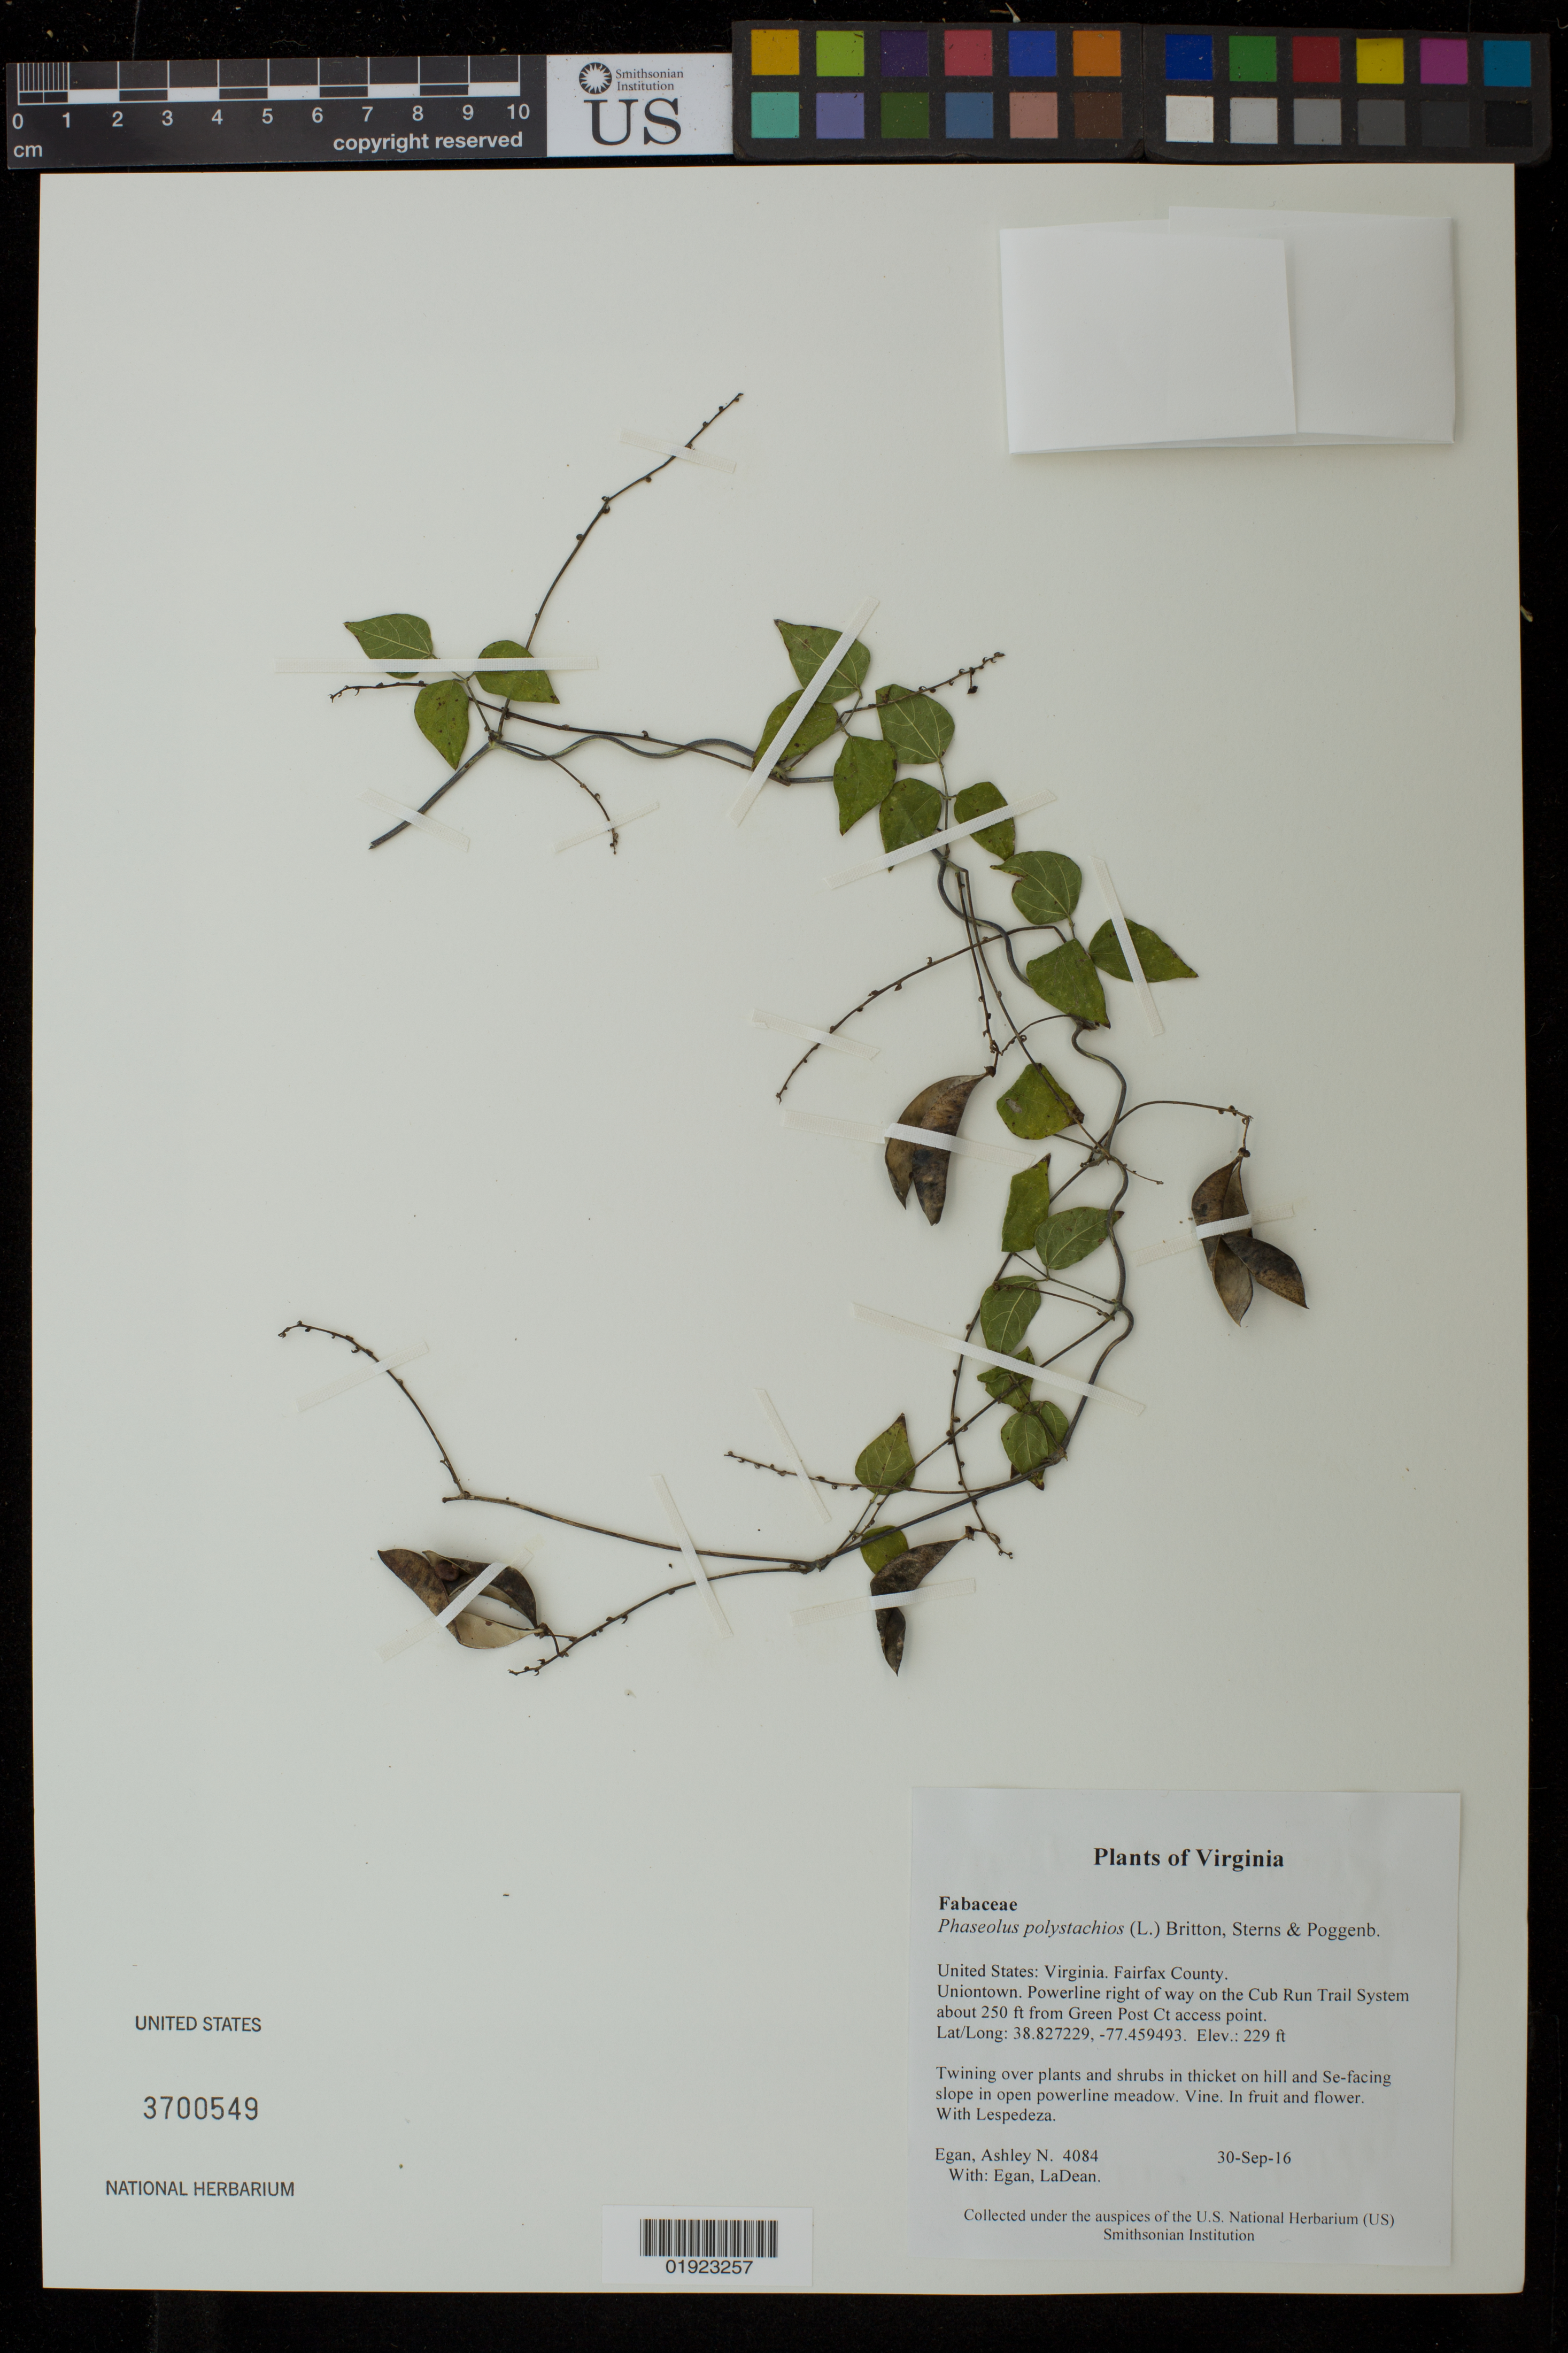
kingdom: Plantae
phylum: Tracheophyta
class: Magnoliopsida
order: Fabales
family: Fabaceae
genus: Phaseolus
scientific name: Phaseolus polystachios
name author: (L.) Britton, Stearns & Poggenb.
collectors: A. N. Egan & L. Egan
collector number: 4084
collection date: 2016-09-30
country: United States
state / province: Virginia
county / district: Fairfax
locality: Uniontown. Powerline right of way on the Cub Run Trail System about 250 ft from Green Post Ct access point.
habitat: Twining over plants and shrubs in thicket on hill and Se-facing slope in open powerline meadow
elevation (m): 70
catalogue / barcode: US 3700549